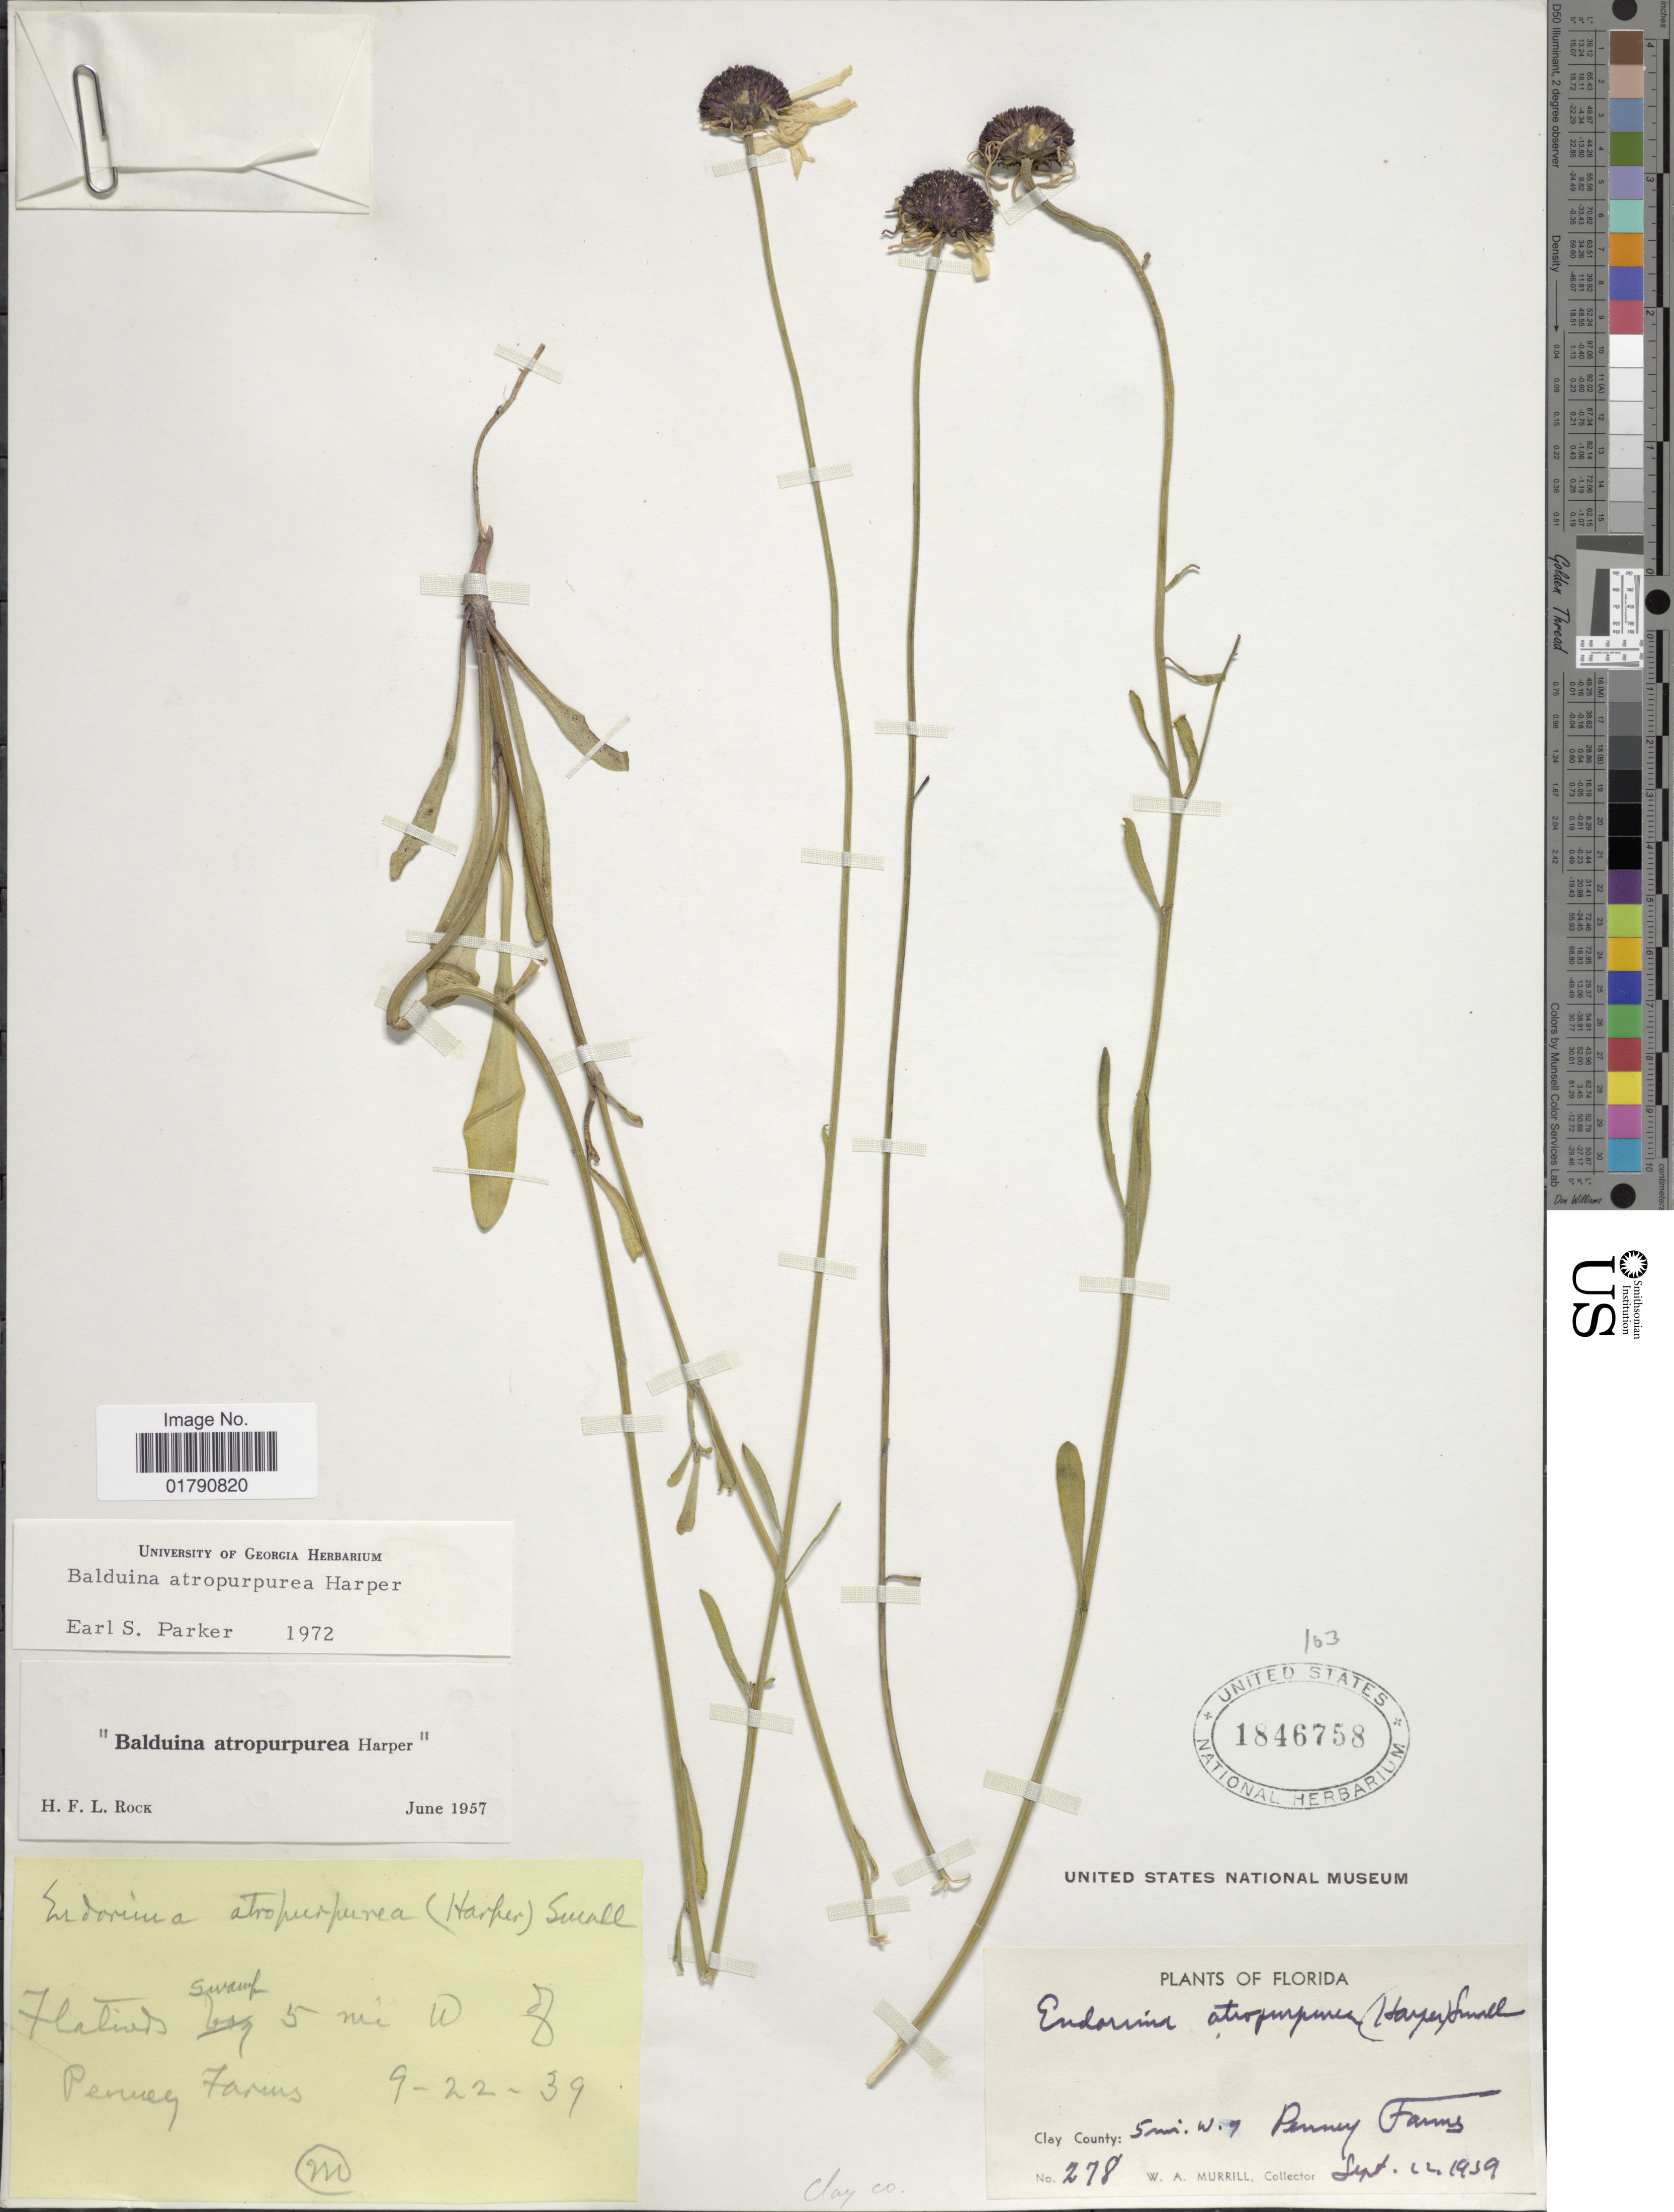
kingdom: Plantae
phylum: Tracheophyta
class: Magnoliopsida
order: Asterales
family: Asteraceae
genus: Balduina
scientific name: Balduina atropurpurea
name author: R.M. Harper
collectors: W. A. Murrill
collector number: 278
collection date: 1939-09-22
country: United States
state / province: Florida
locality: Clay County, 5 mi. W of Penney Farms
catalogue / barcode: US 1846758